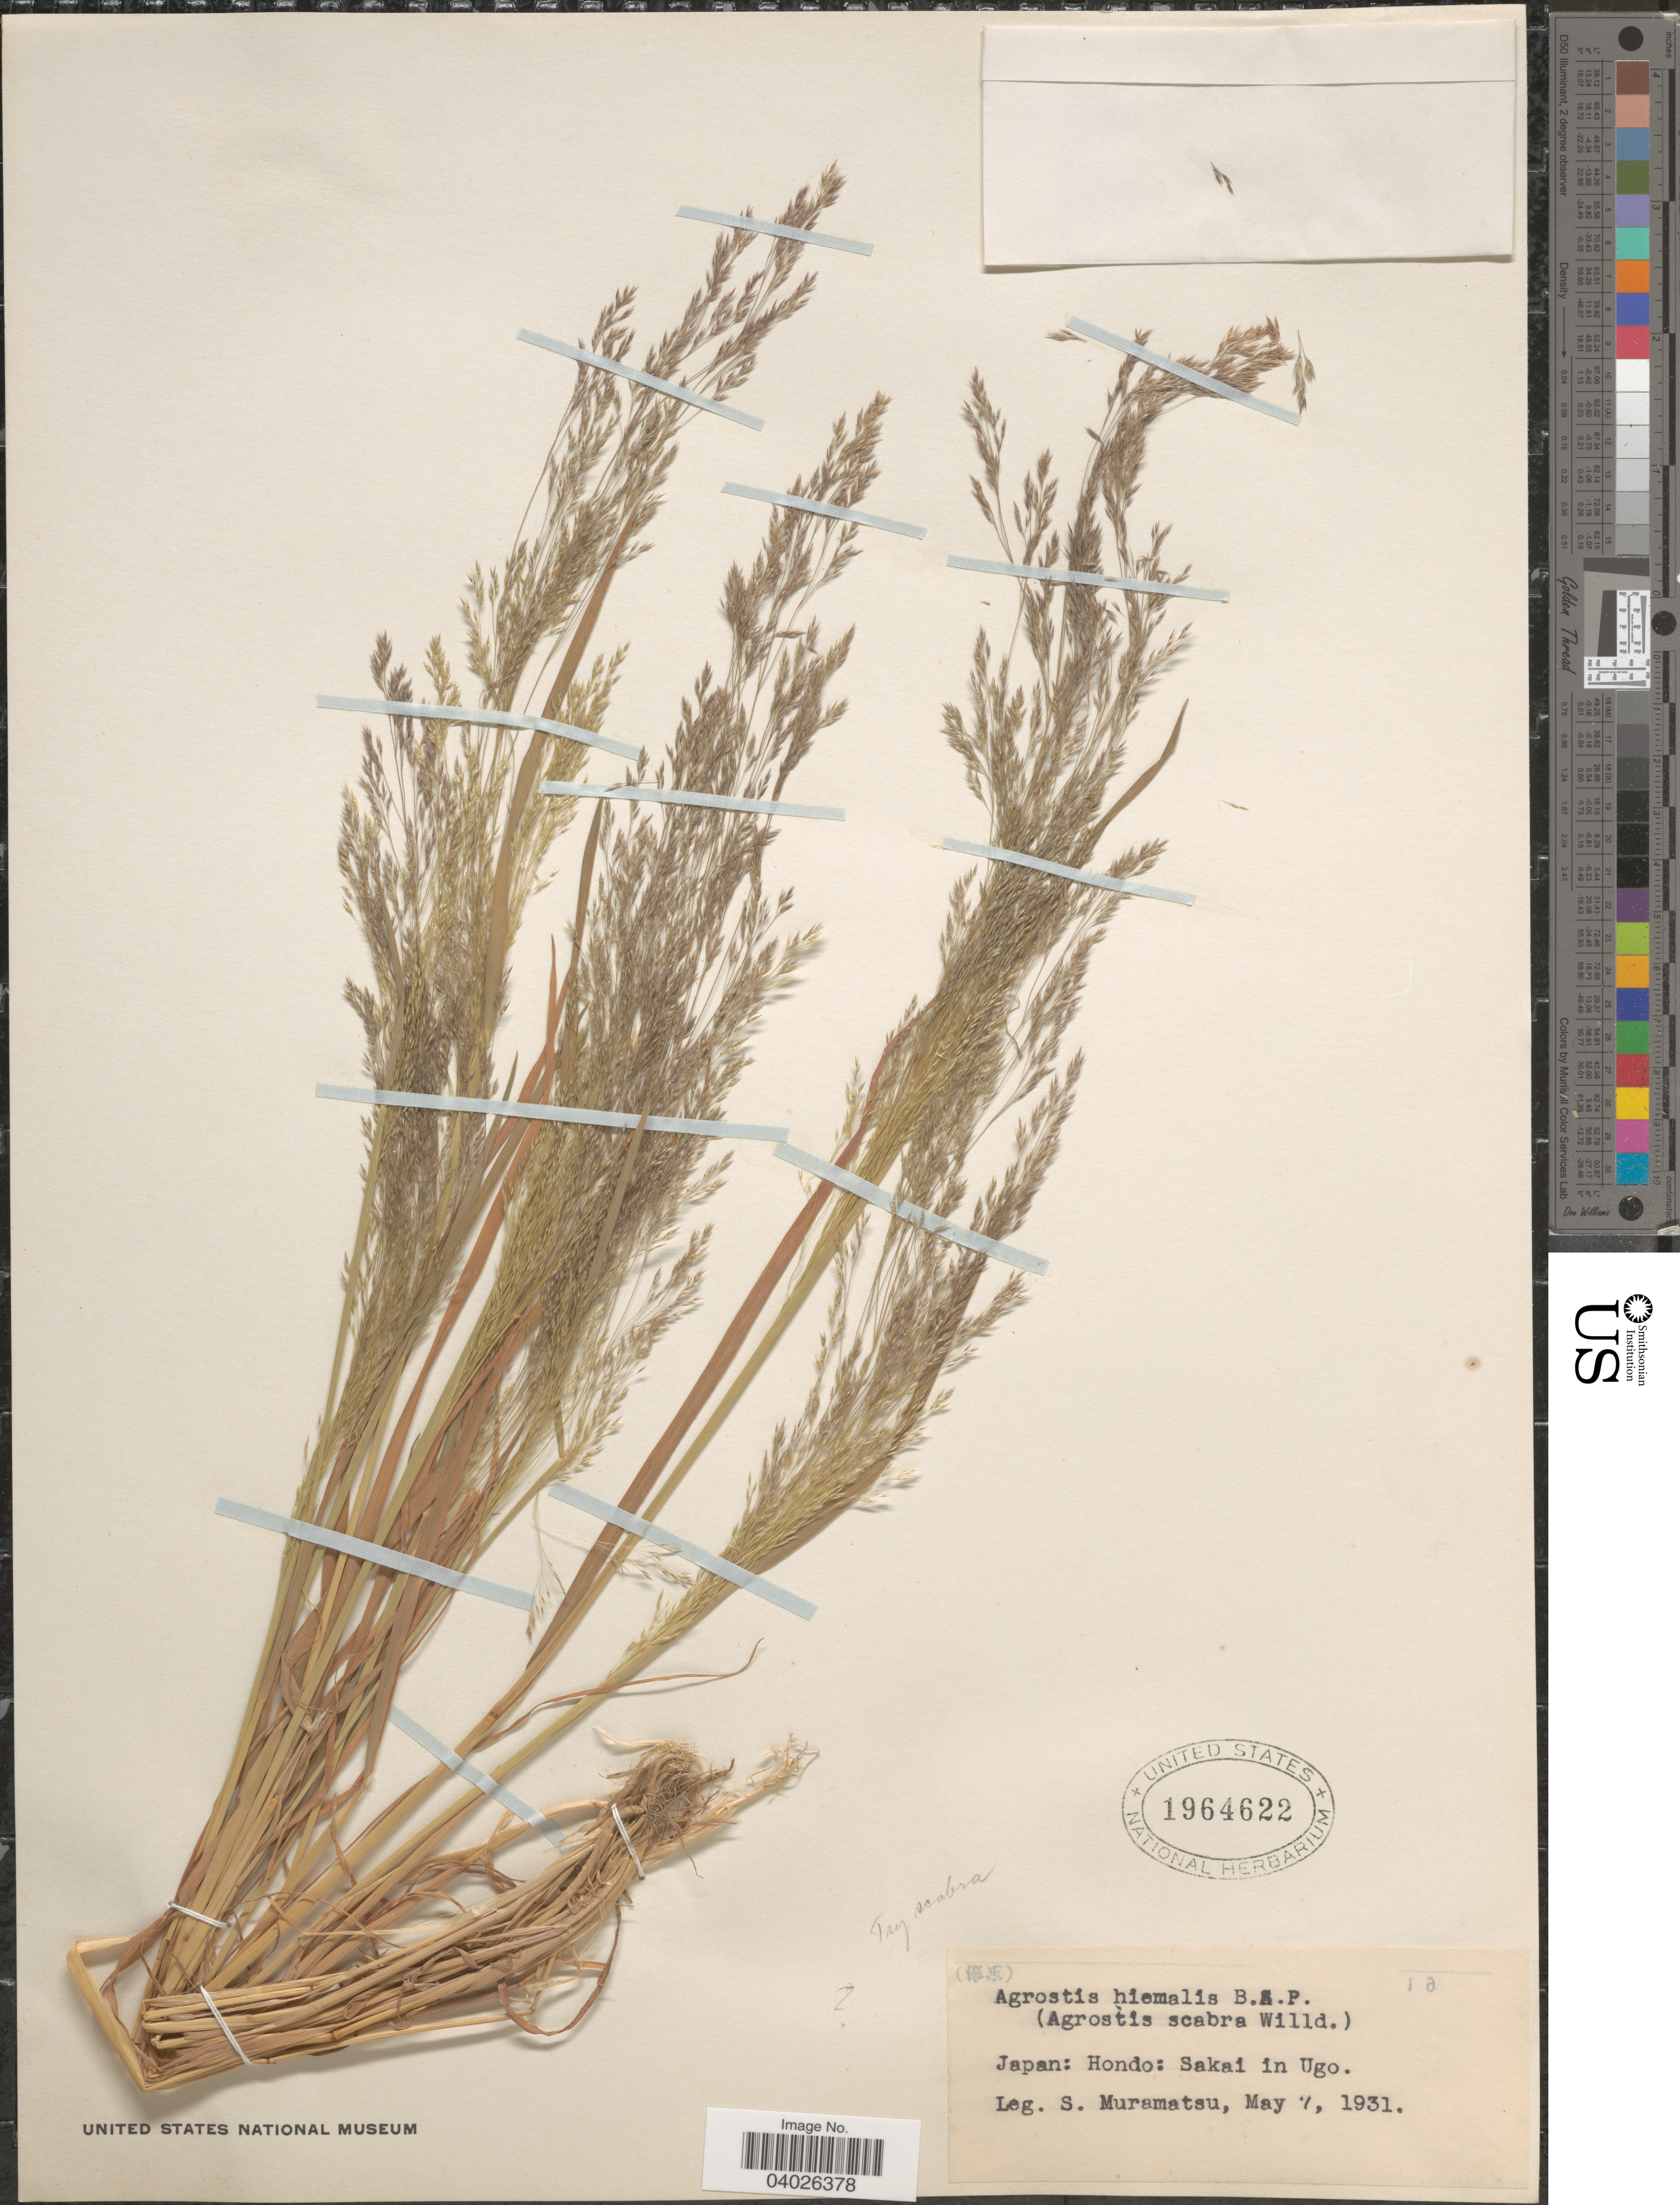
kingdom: Plantae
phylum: Tracheophyta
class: Liliopsida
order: Poales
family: Poaceae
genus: Agrostis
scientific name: Agrostis hyemalis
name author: (Walter) Britton et al.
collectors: S. Muramatsu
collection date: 1931-05-07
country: Japan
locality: Hondo: Sakai in Ugo.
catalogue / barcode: US 1964622